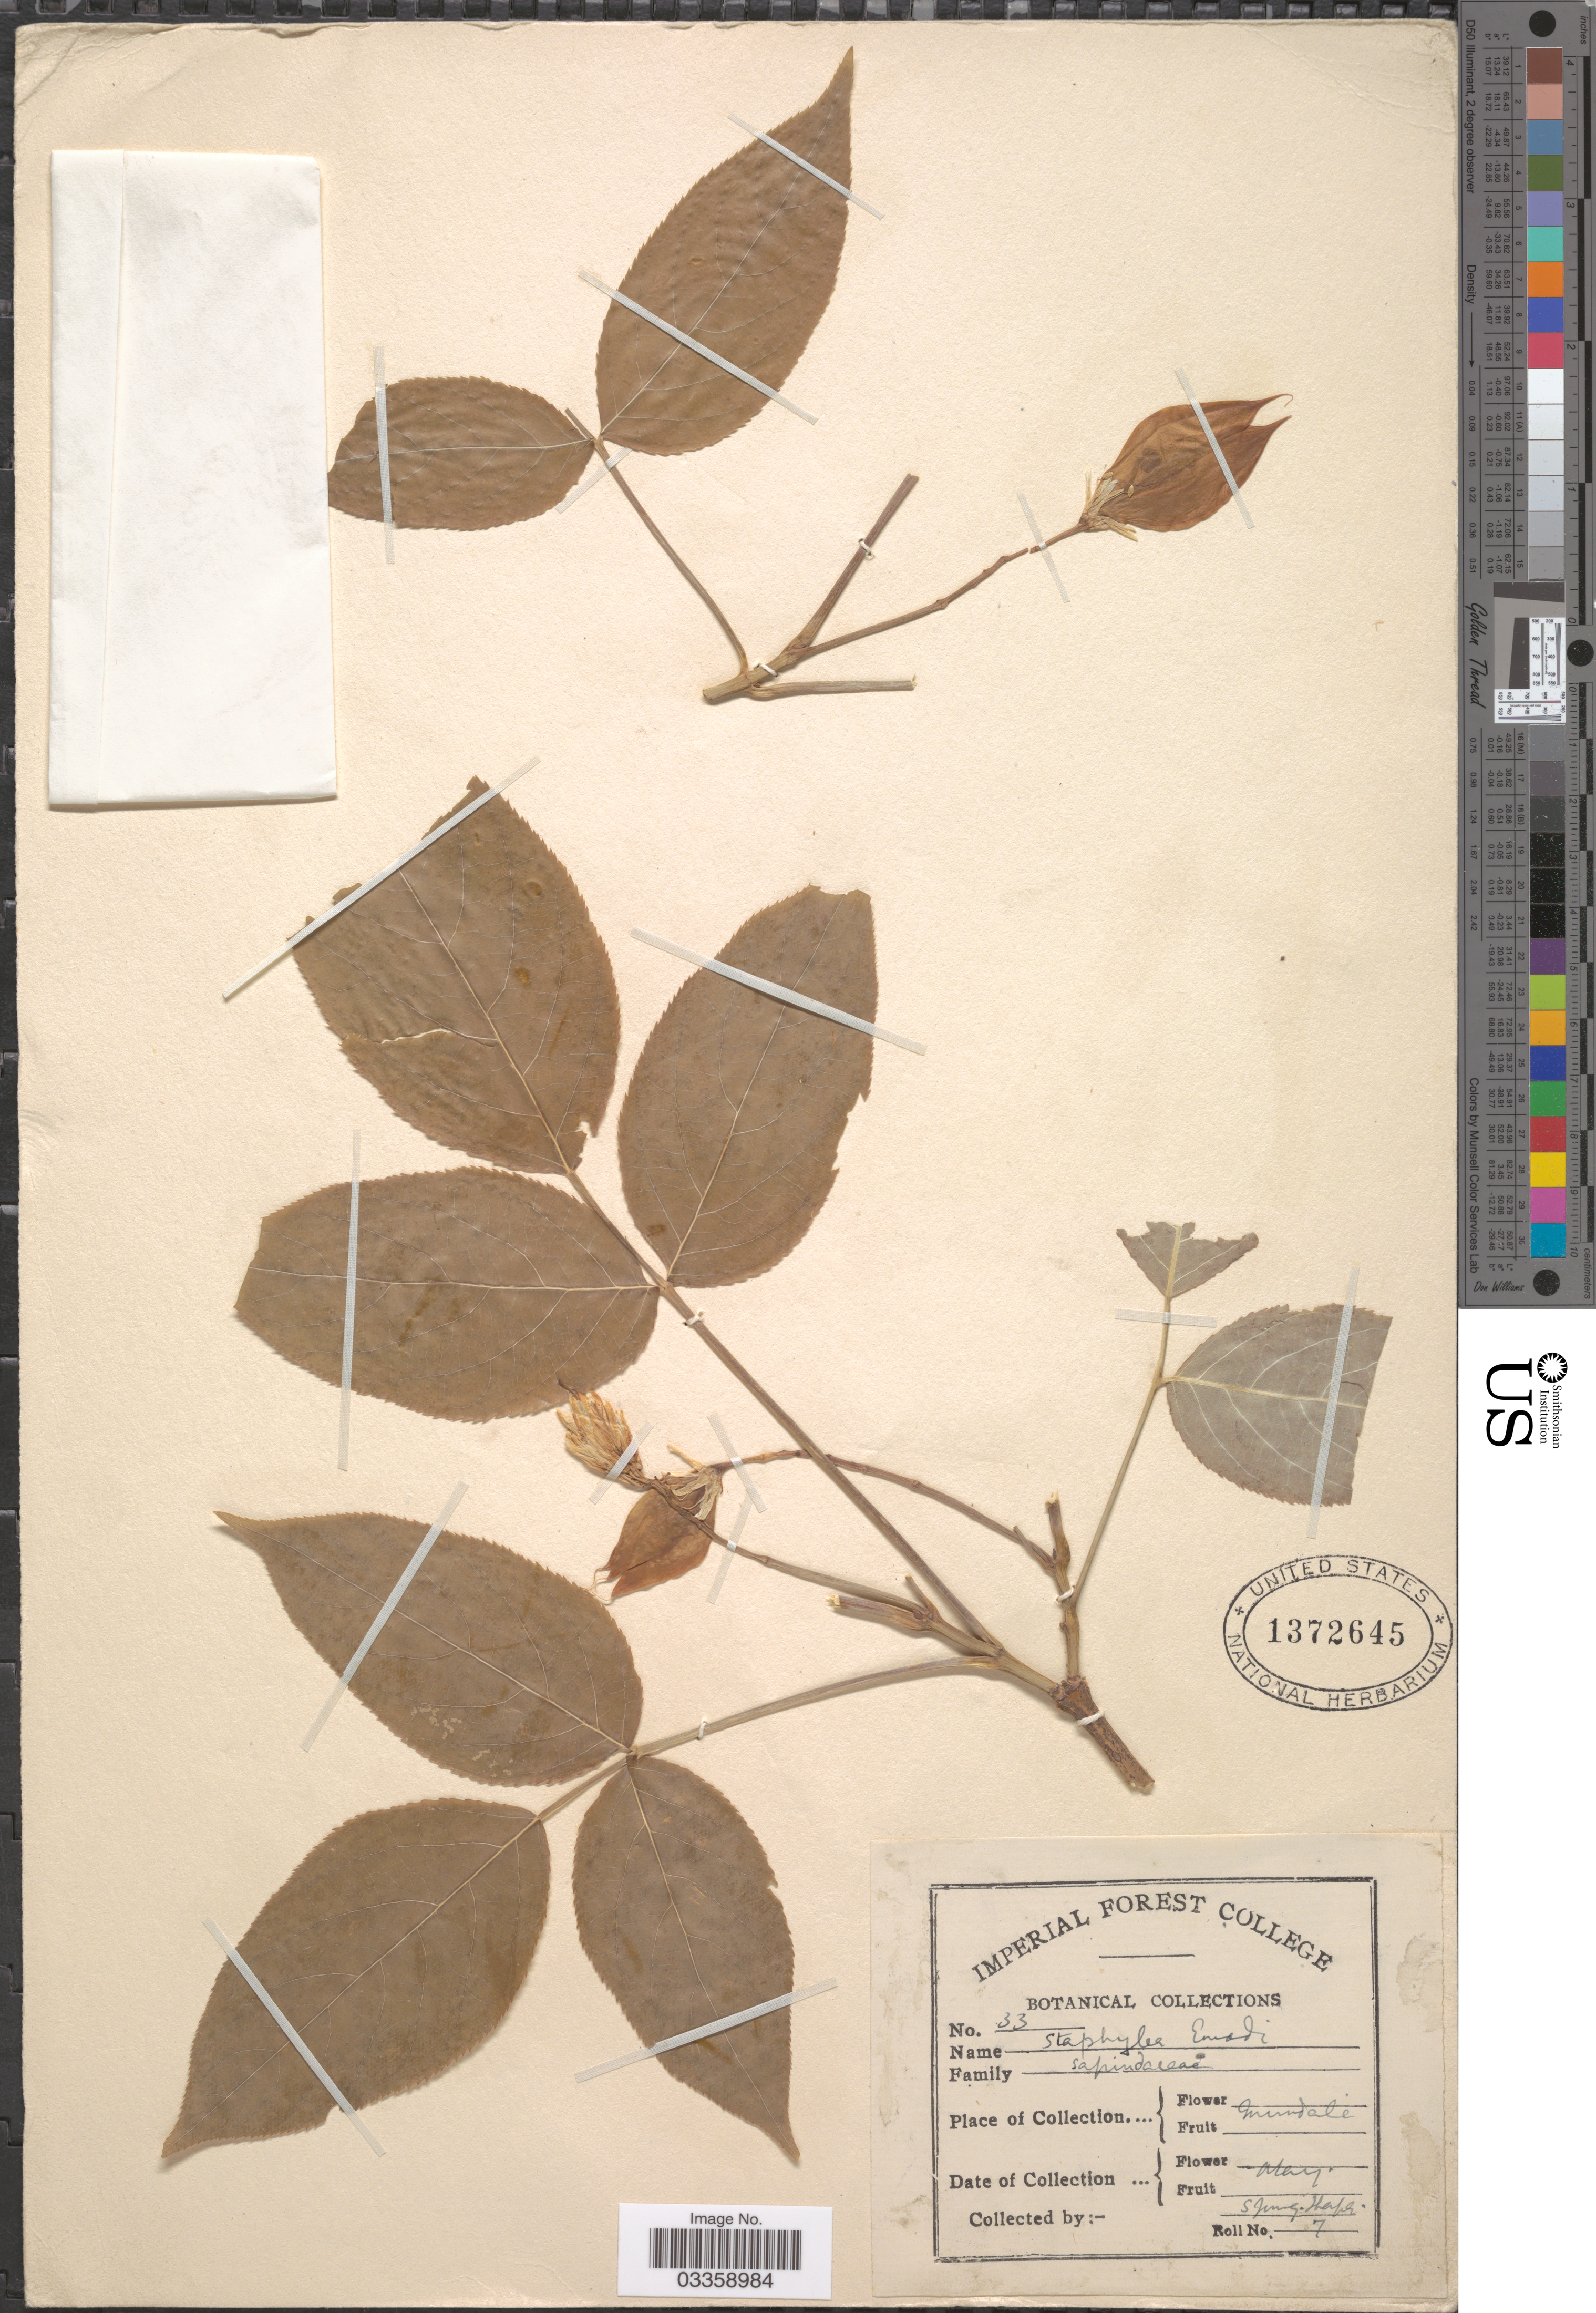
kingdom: Plantae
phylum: Tracheophyta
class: Magnoliopsida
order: Crossosomatales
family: Staphyleaceae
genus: Staphylea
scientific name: Staphylea emodi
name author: Wall. ex Brandis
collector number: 33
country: India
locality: Mundali.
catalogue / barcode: US 1372645